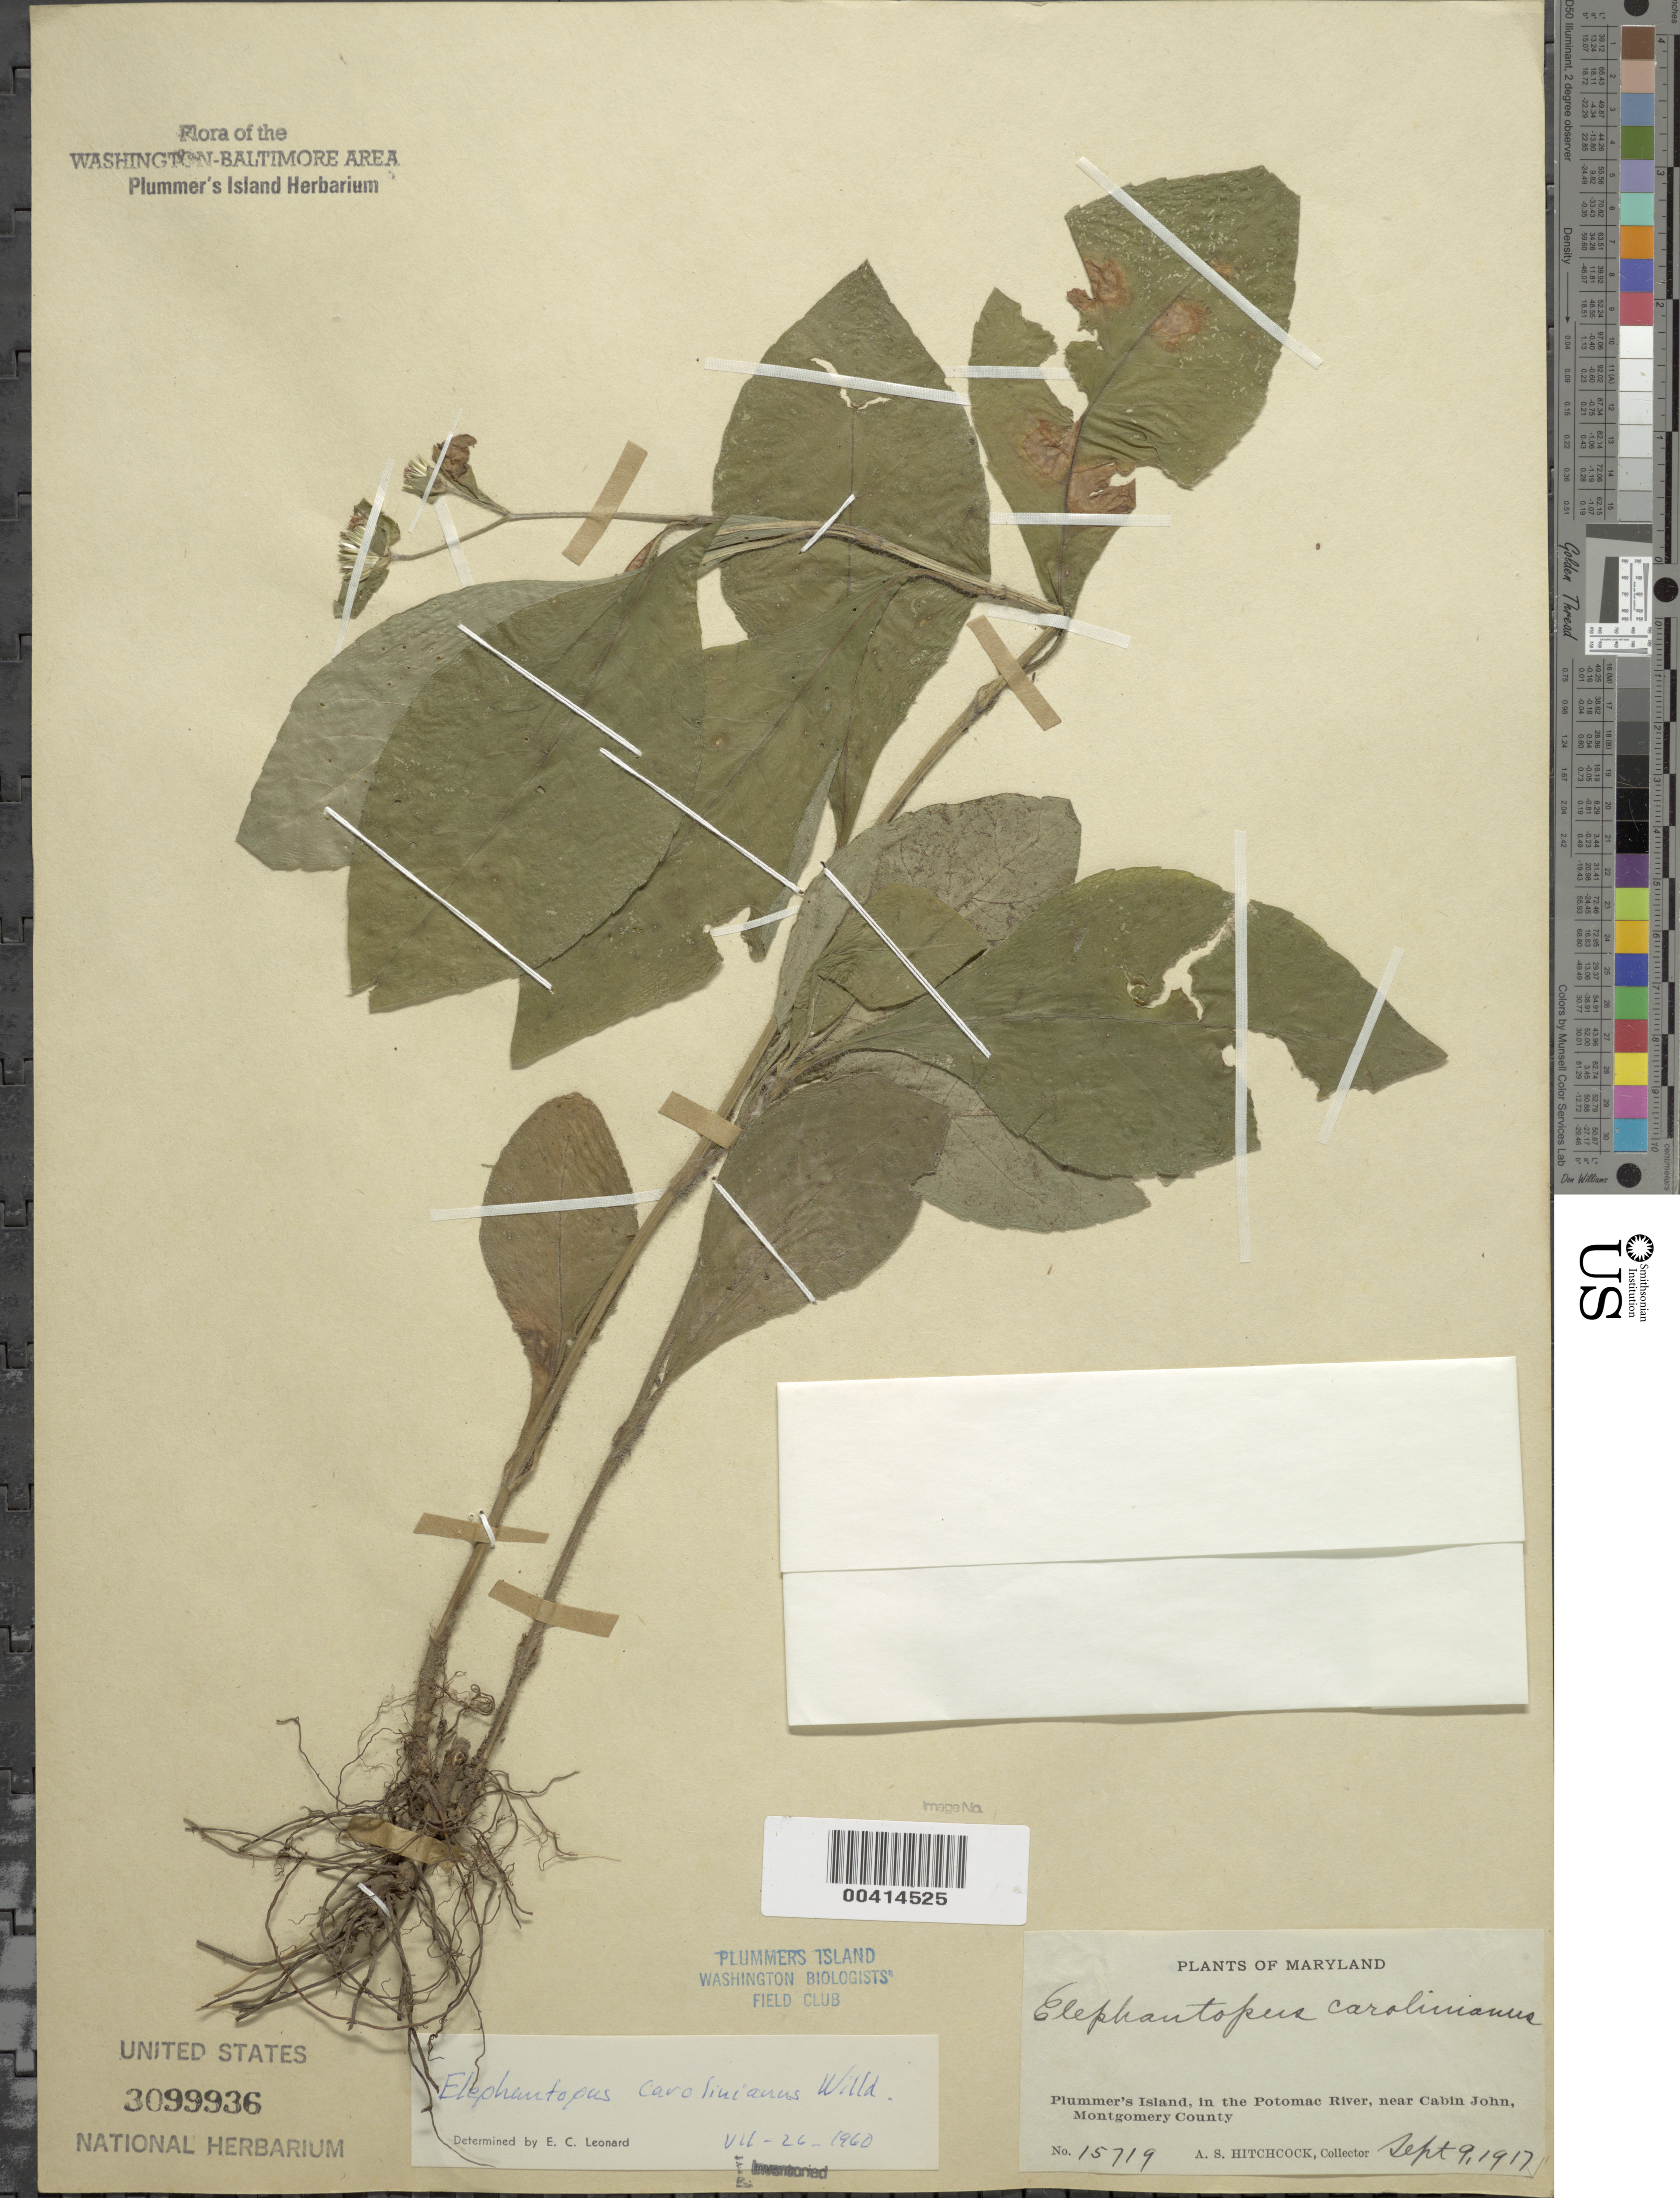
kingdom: Plantae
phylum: Tracheophyta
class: Magnoliopsida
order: Asterales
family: Asteraceae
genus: Elephantopus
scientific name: Elephantopus carolinianus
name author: Raeusch.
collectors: A. S. Hitchcock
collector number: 15719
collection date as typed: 09 Sep 1917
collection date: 1917-09-09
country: United States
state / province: Maryland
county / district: Montgomery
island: Plummers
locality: Plummer's Island C. & O. Canal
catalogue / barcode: US 3099936